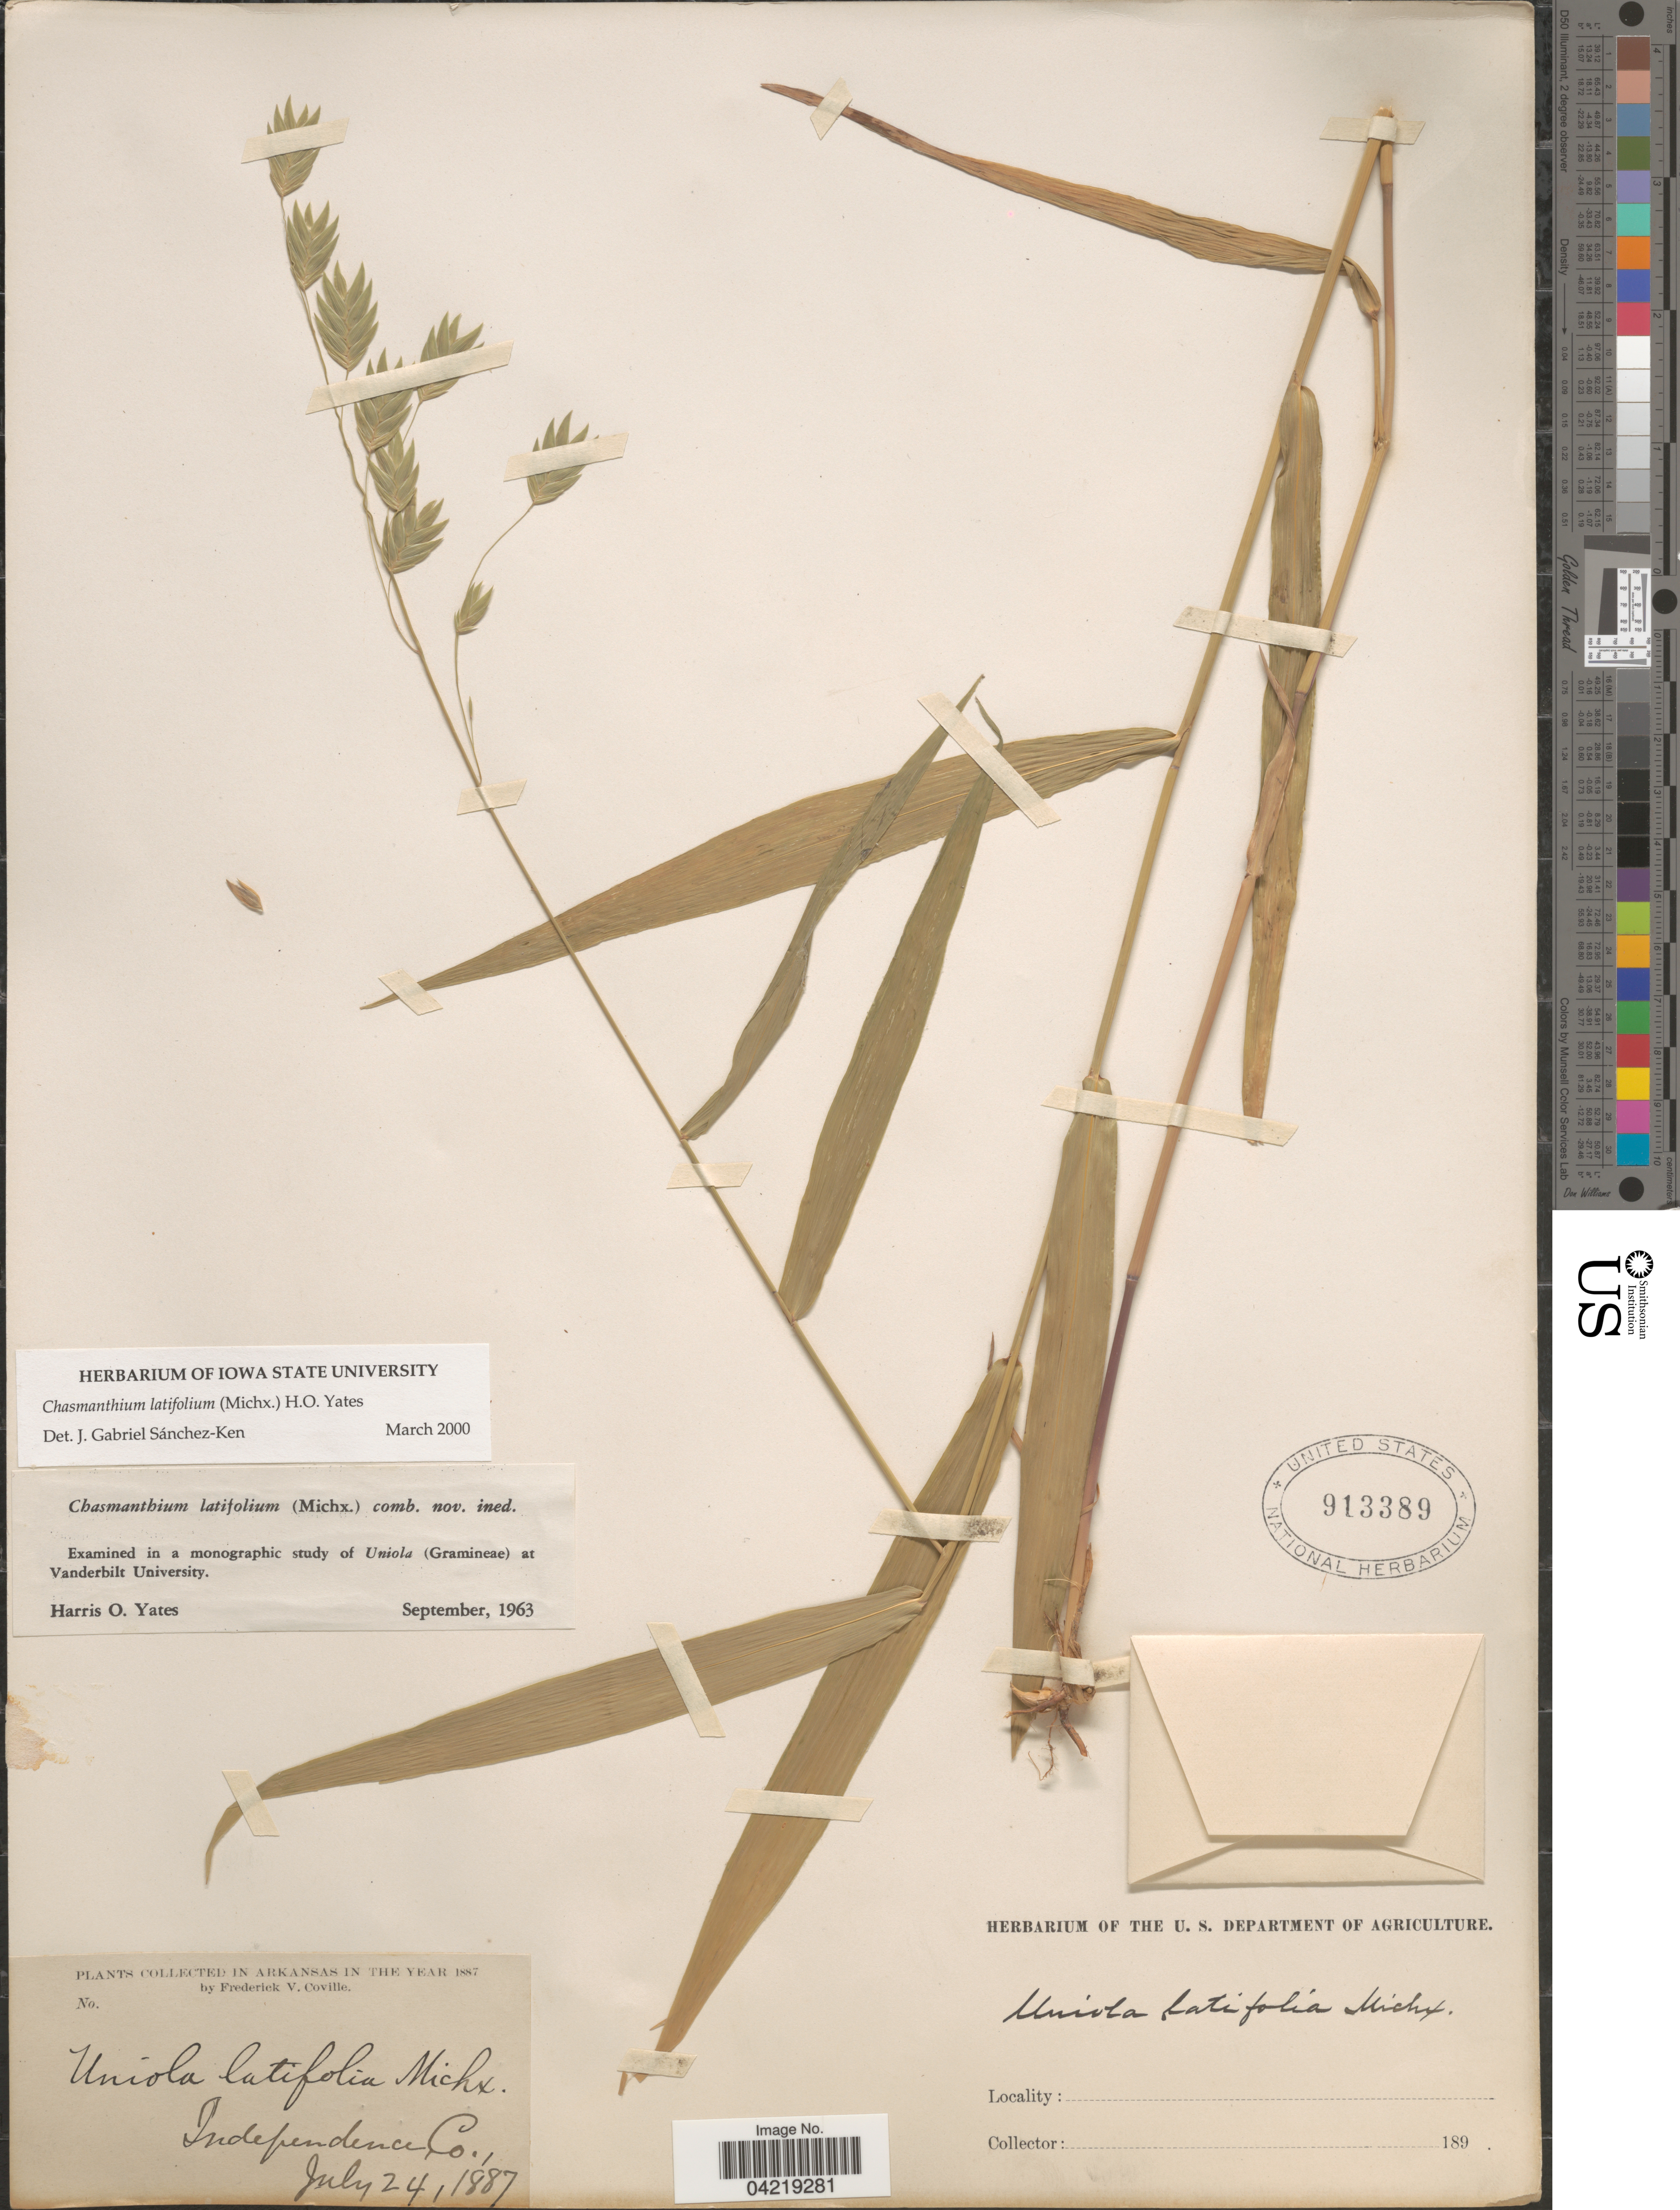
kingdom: Plantae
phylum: Tracheophyta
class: Liliopsida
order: Poales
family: Poaceae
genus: Chasmanthium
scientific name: Chasmanthium latifolium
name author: (Michx.) H.O. Yates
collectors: F. V. Coville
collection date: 1887-07-24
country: United States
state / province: Arkansas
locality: Independence Co.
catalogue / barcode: US 913389